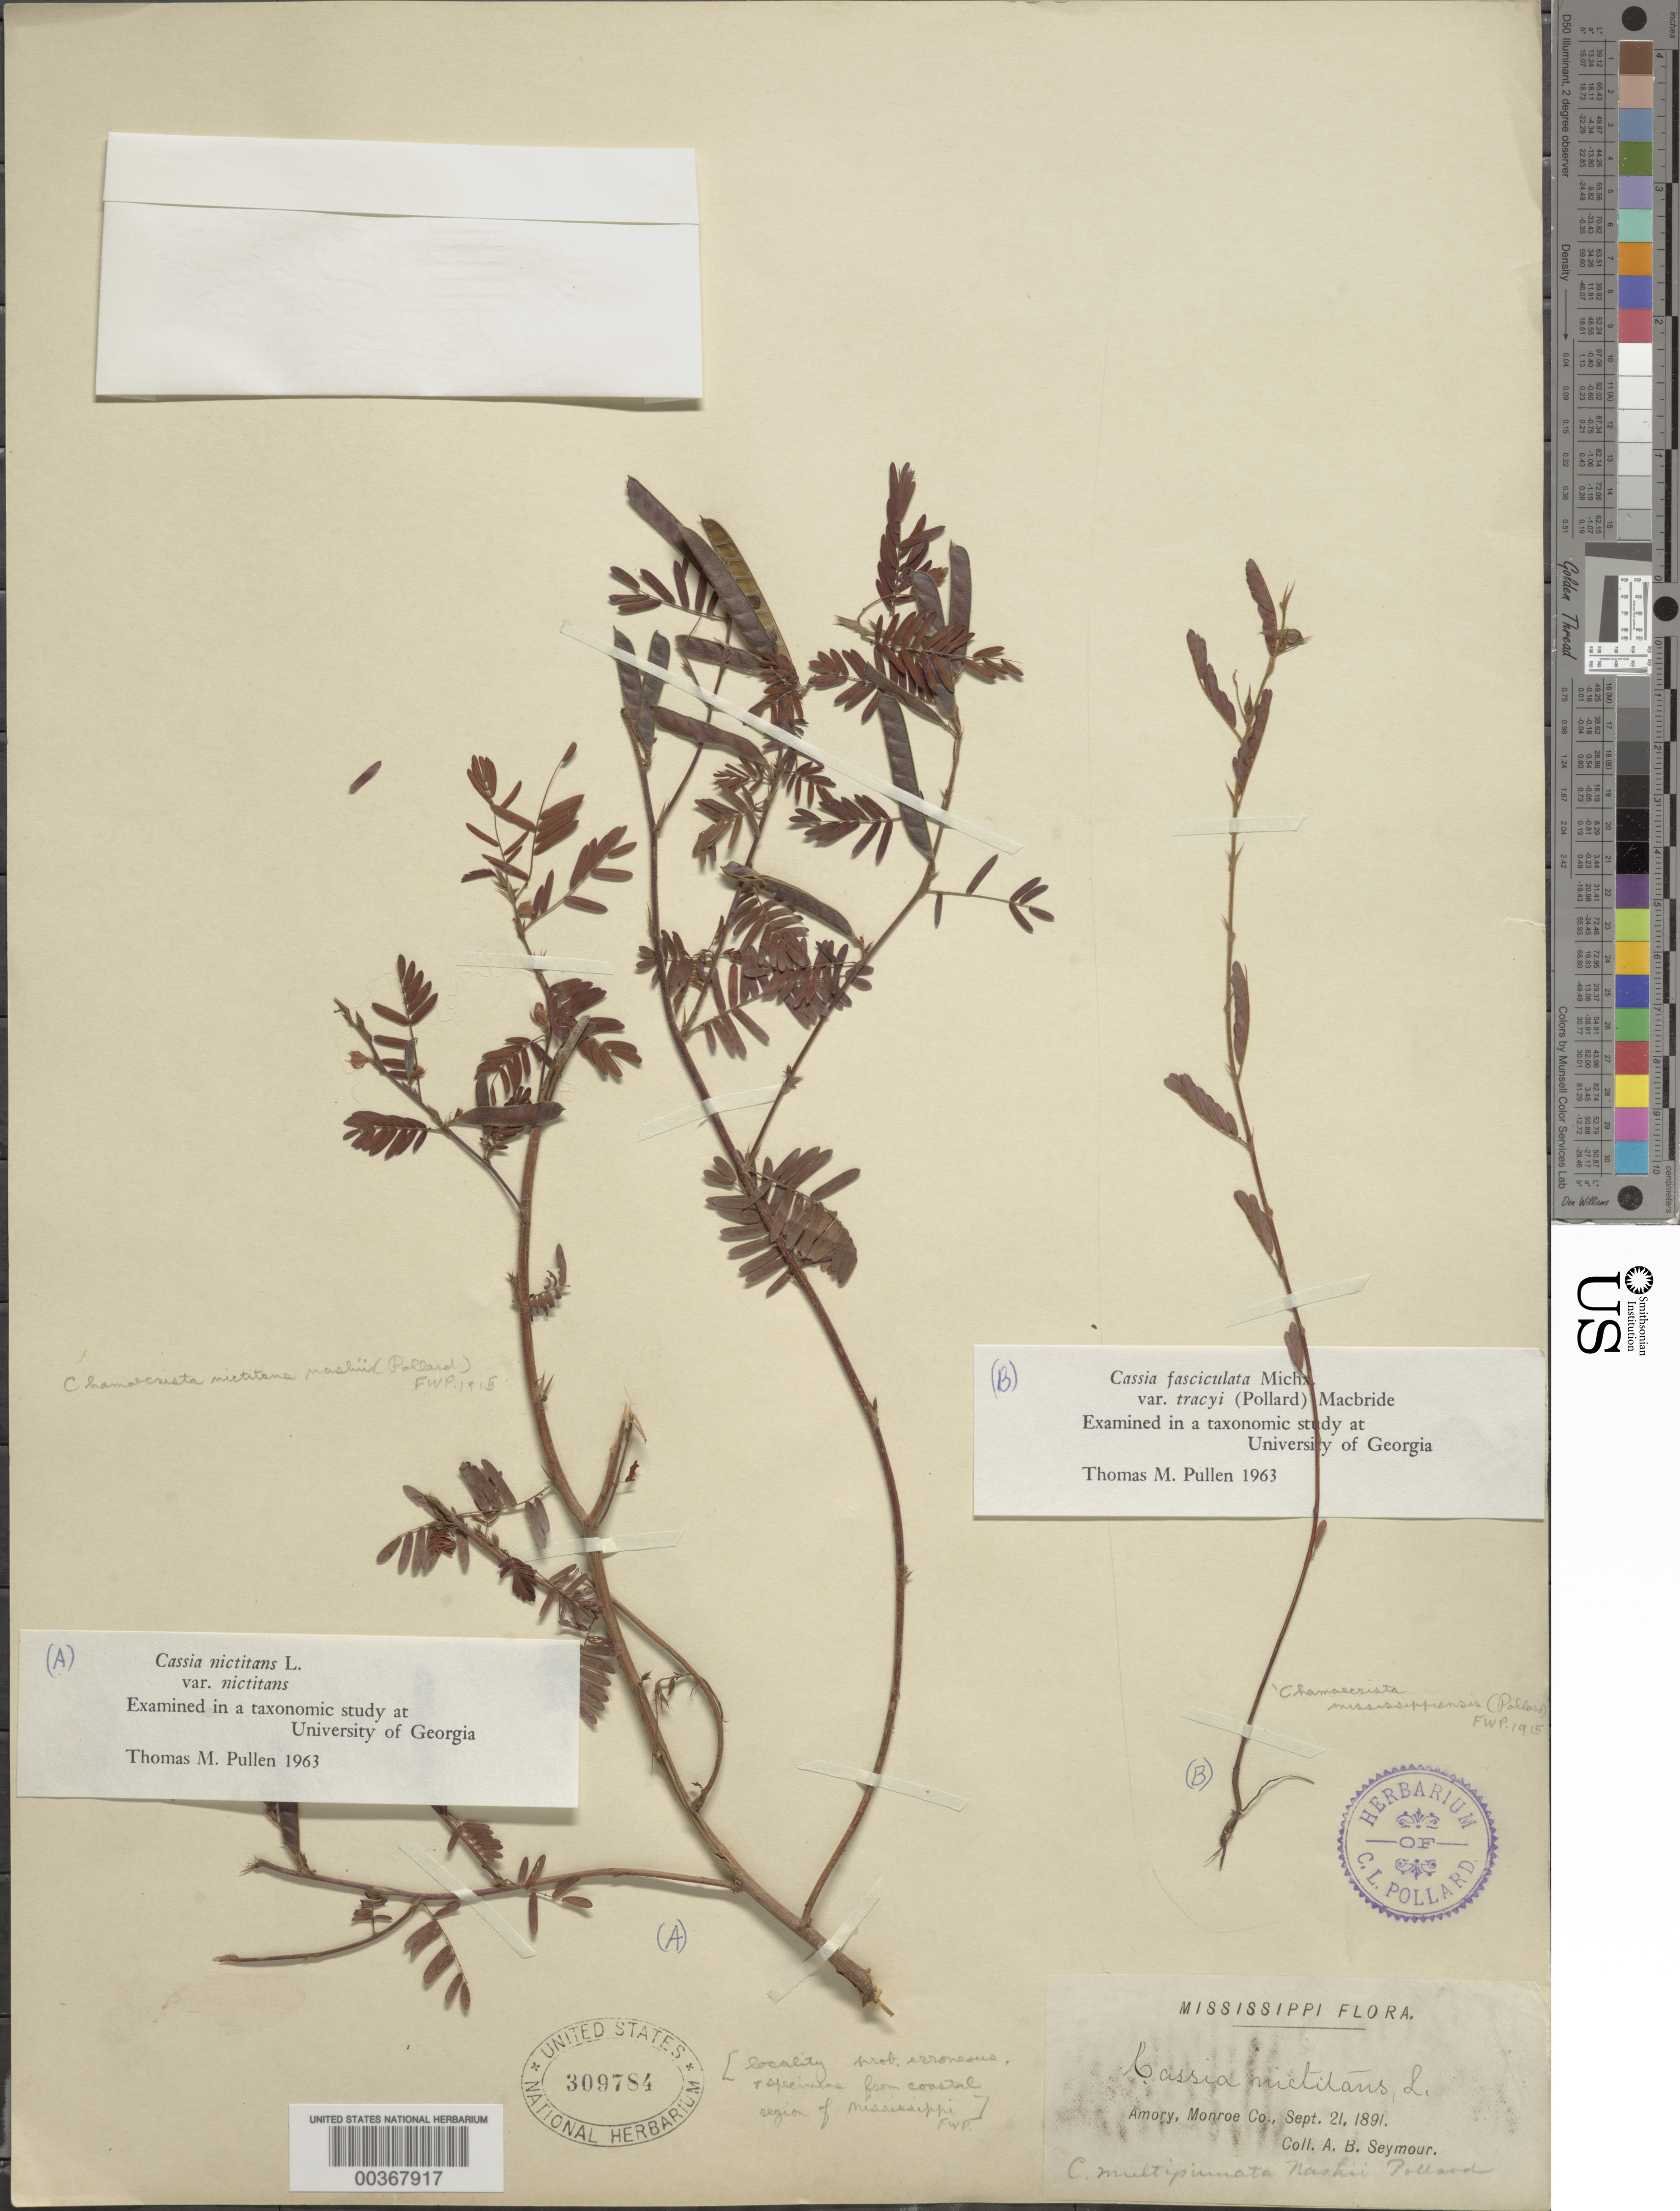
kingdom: Plantae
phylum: Tracheophyta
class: Magnoliopsida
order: Fabales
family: Fabaceae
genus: Chamaecrista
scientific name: Chamaecrista nictitans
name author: (L.) Moench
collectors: A. Seymour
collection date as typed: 21 Sep 1891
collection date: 1891-09-21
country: United States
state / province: Mississippi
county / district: Monroe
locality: Amory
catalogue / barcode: US 309784